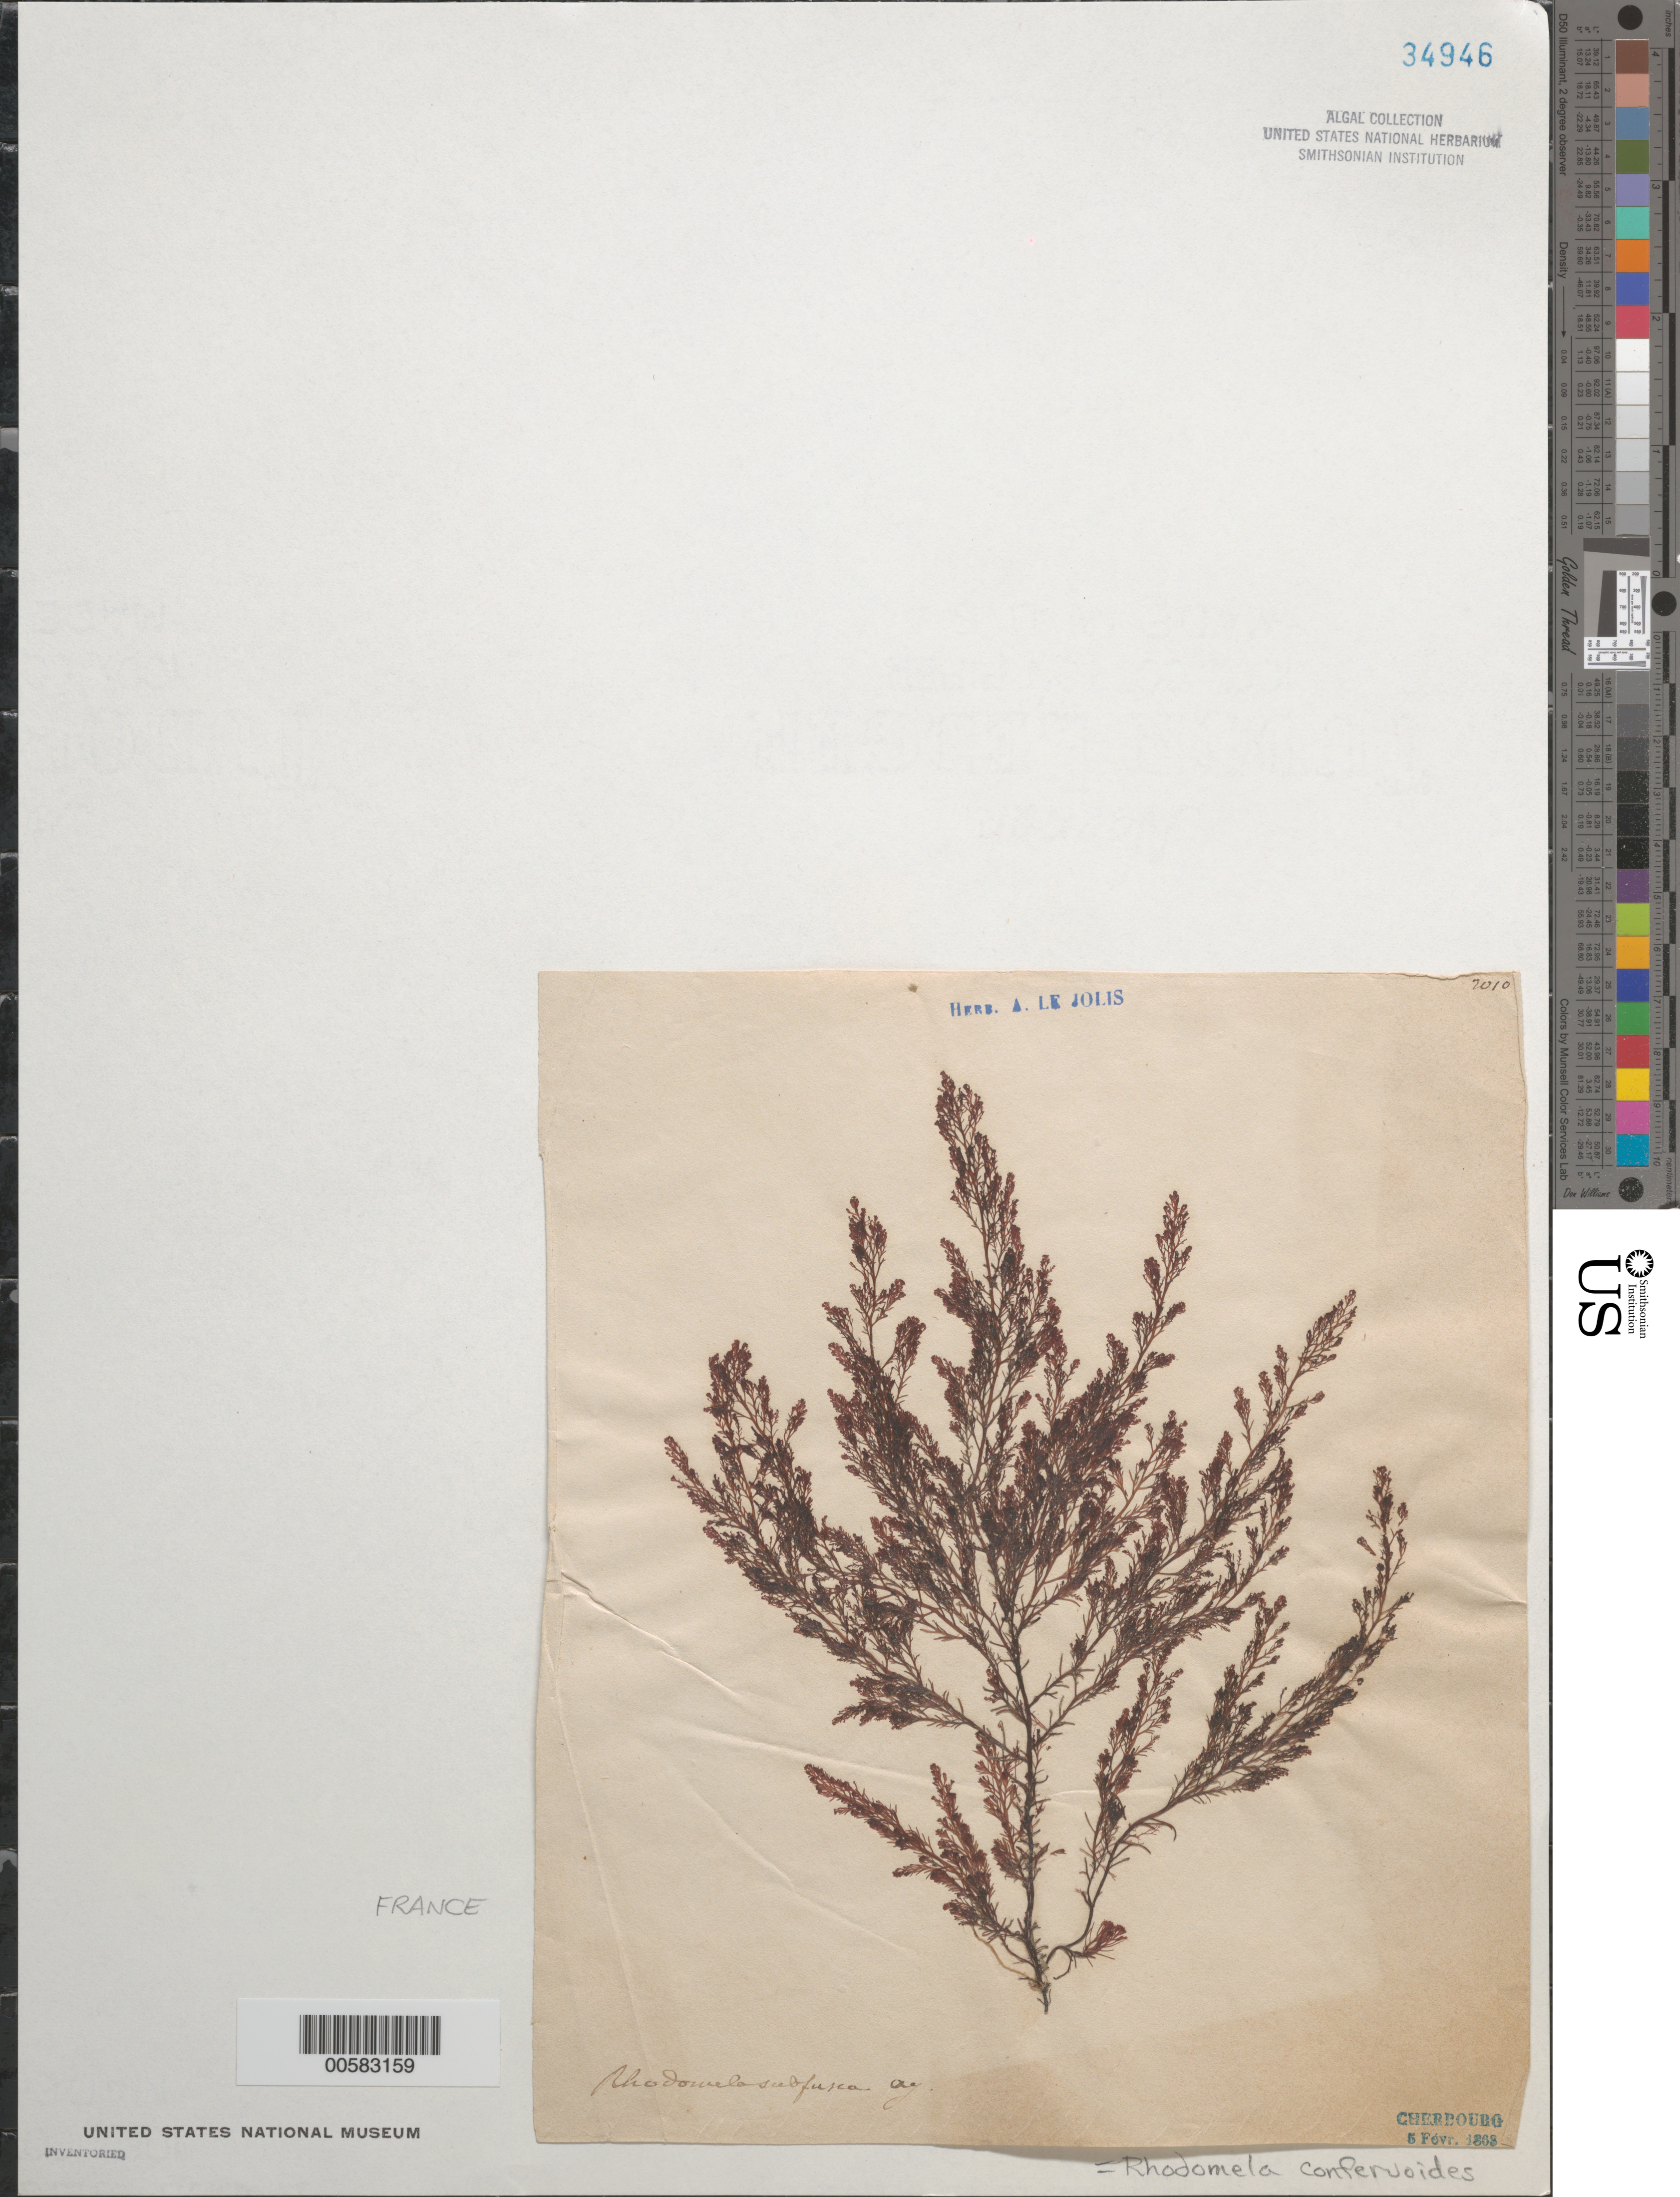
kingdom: Plantae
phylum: Rhodophyta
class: Florideophyceae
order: Ceramiales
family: Rhodomelaceae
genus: Rhodomela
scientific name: Rhodomela confervoides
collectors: Le Jolis, A. F. (herbarium)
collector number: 2010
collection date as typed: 05 Feb 1863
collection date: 1863-02-05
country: France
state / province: Normandie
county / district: Manche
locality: Cherbourg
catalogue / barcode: US 34946